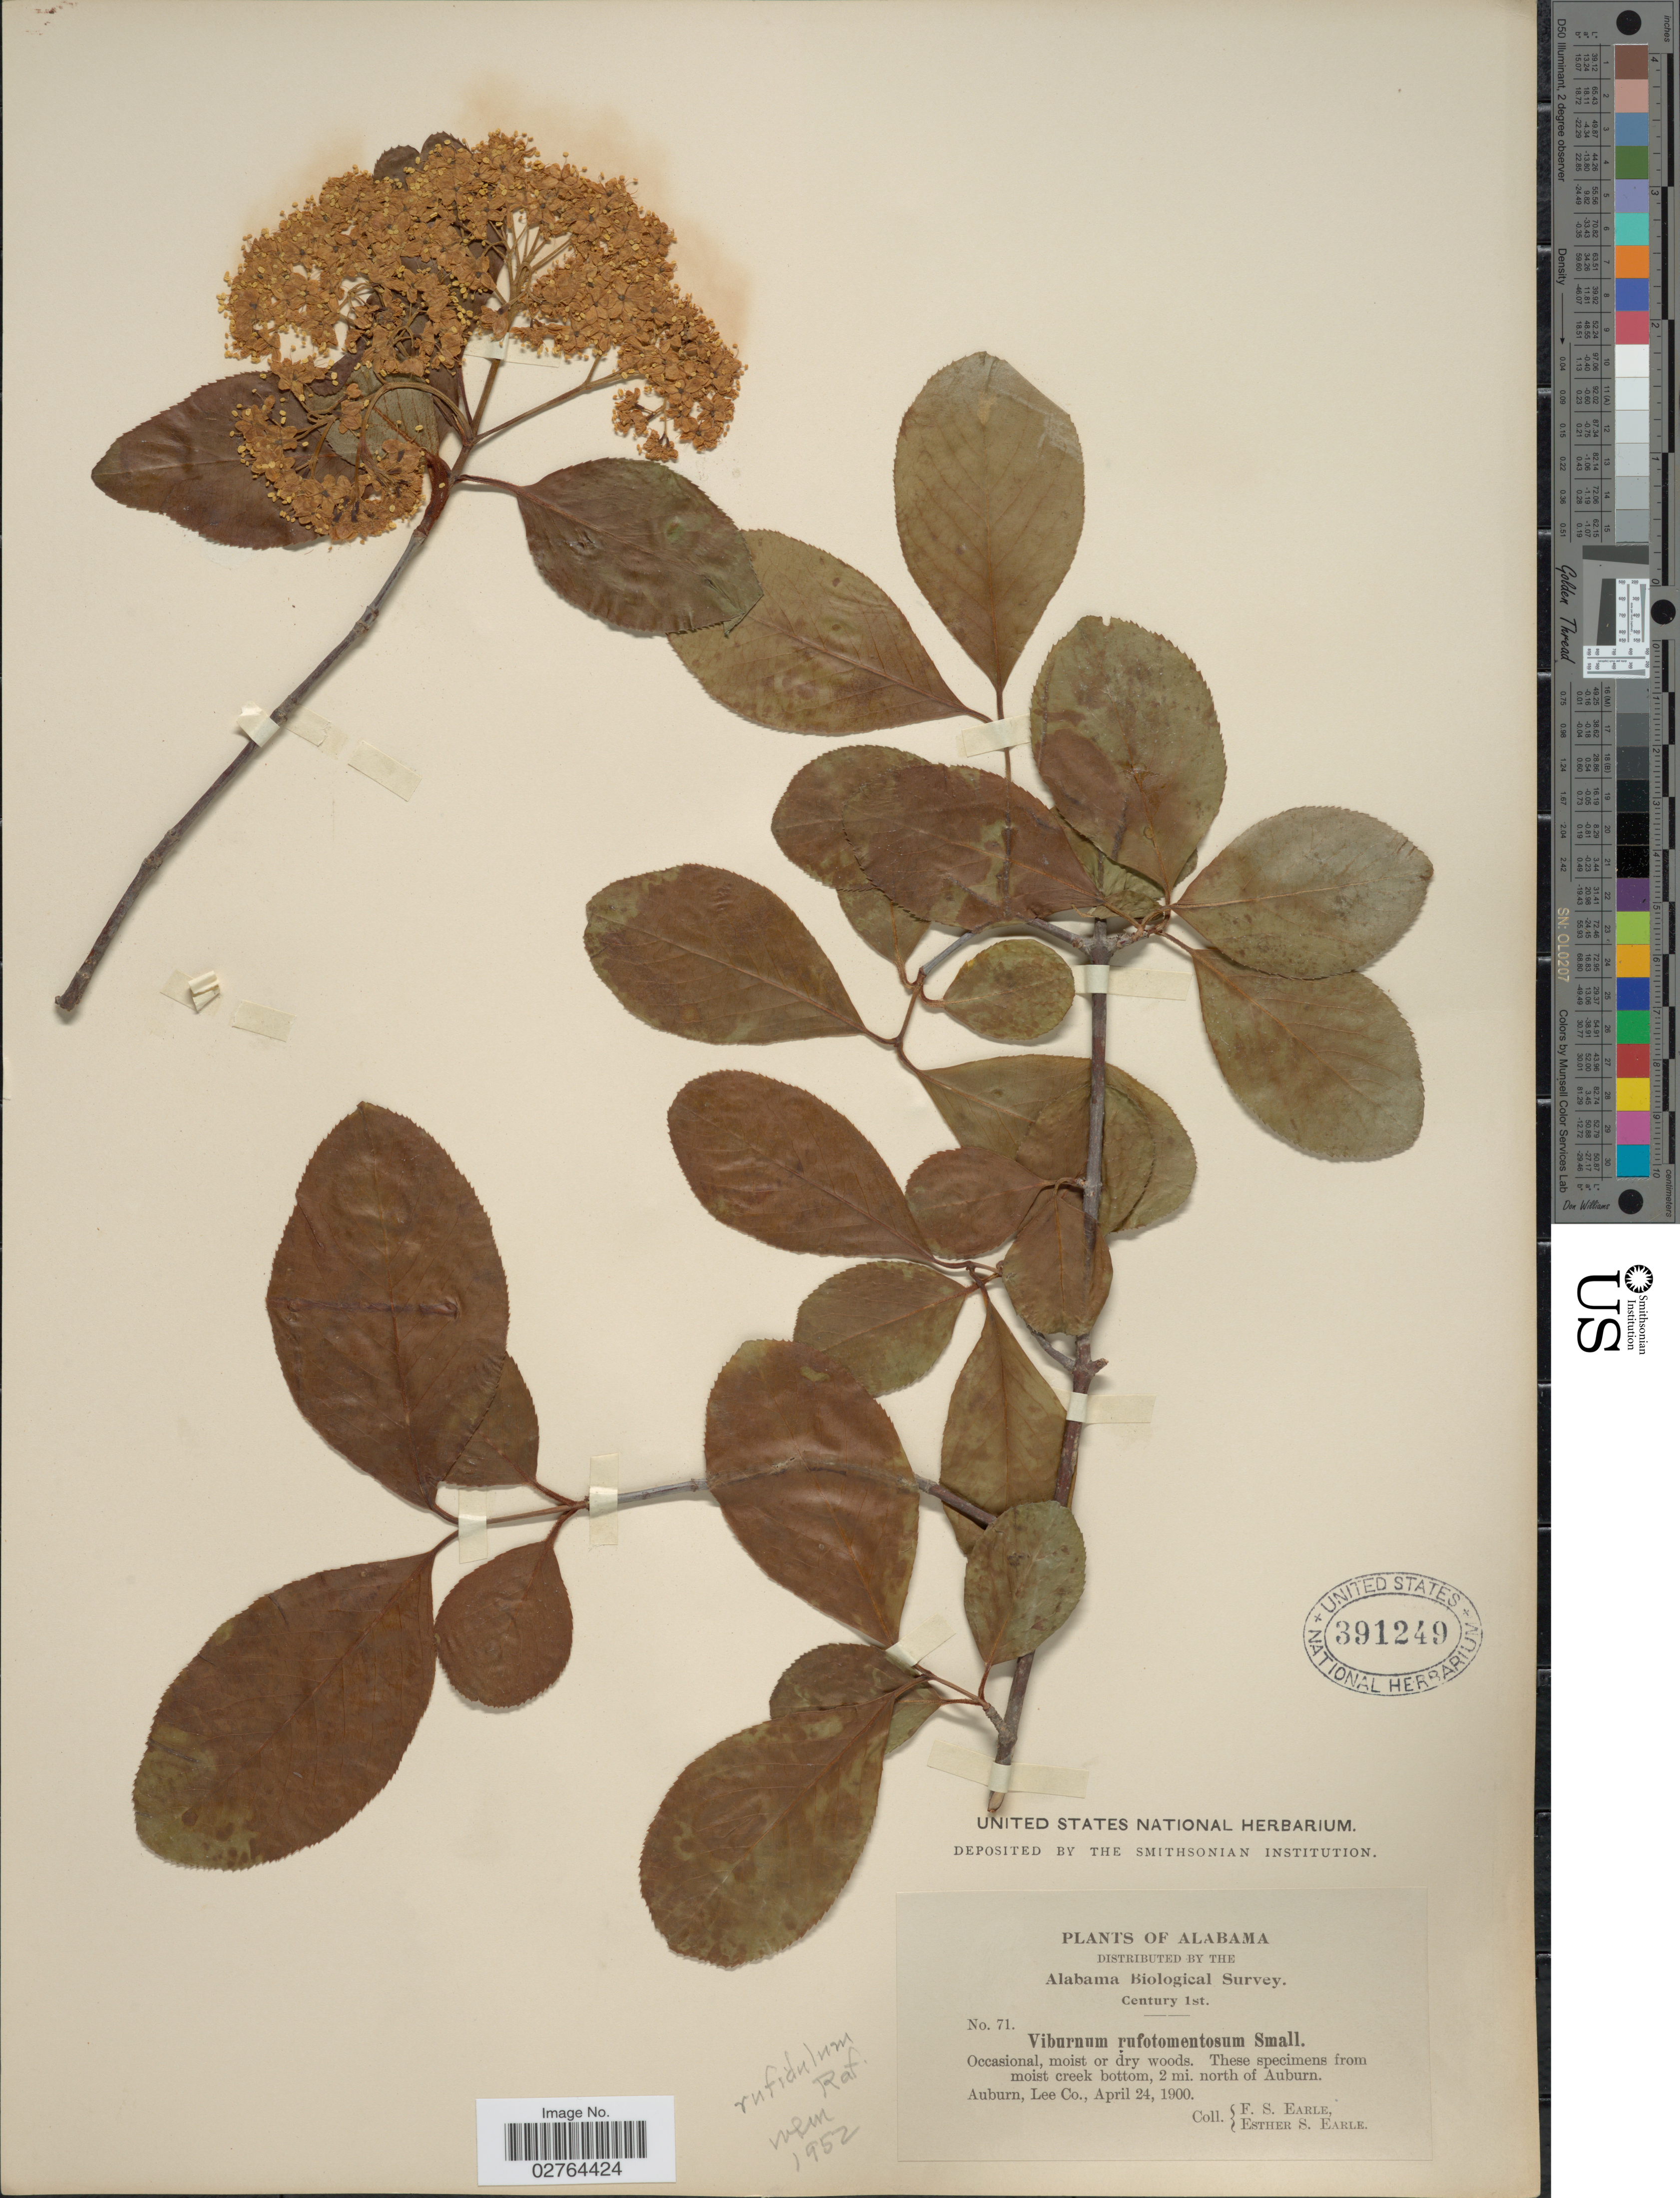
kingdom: Plantae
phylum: Tracheophyta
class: Magnoliopsida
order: Dipsacales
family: Viburnaceae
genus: Viburnum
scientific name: Viburnum rufidulum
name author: Raf.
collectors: F. S. Earle & E. S. Earle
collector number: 71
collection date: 1900-04-24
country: United States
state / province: Alabama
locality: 2 mi. north of Auburn. Auburn, Lee Co.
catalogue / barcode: US 391249